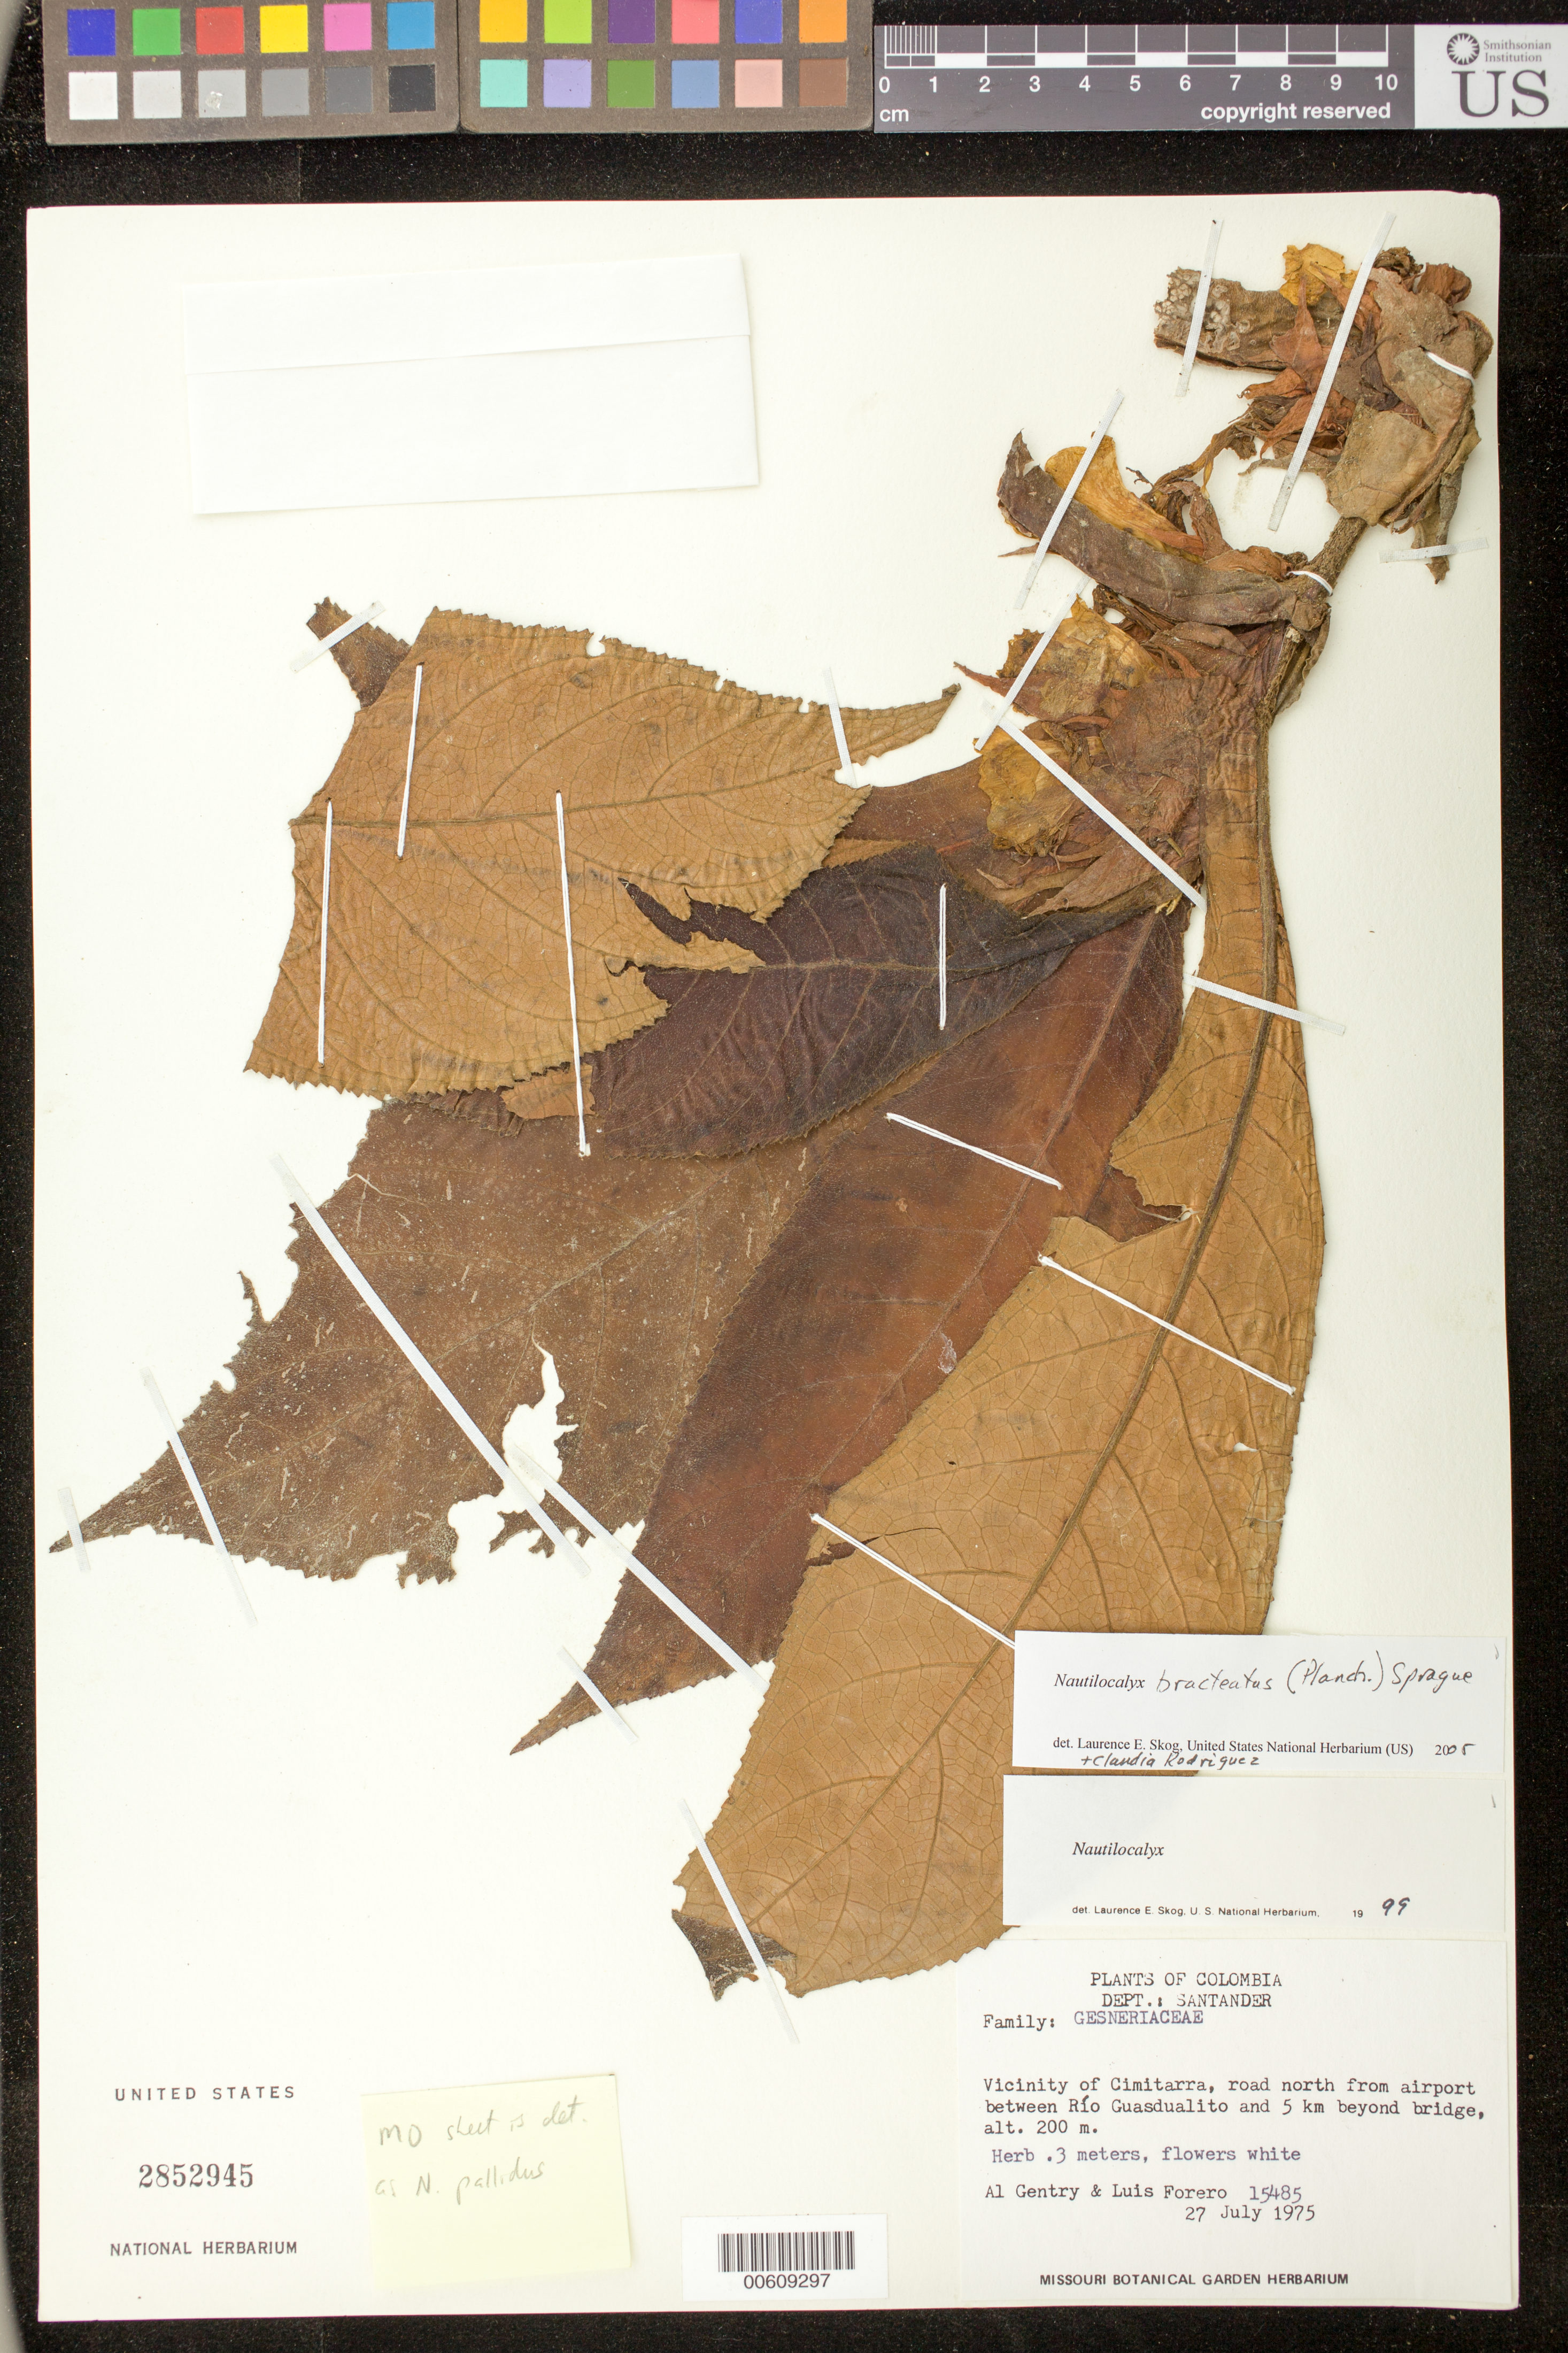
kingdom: Plantae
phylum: Tracheophyta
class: Magnoliopsida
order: Lamiales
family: Gesneriaceae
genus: Nautilocalyx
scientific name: Nautilocalyx bracteatus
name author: (Planch.) Sprague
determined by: Rodríguez-Flores, C. I.; Skog, L. E.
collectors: A. H. Gentry & L. E. Forero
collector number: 15485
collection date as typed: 27 Jul 1975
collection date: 1975-07-27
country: Colombia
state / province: Santander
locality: Vicinity of Cimitarra, road north from airport between Río Guasdualito and 5 km beyond bridge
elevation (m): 200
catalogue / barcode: US 2852945